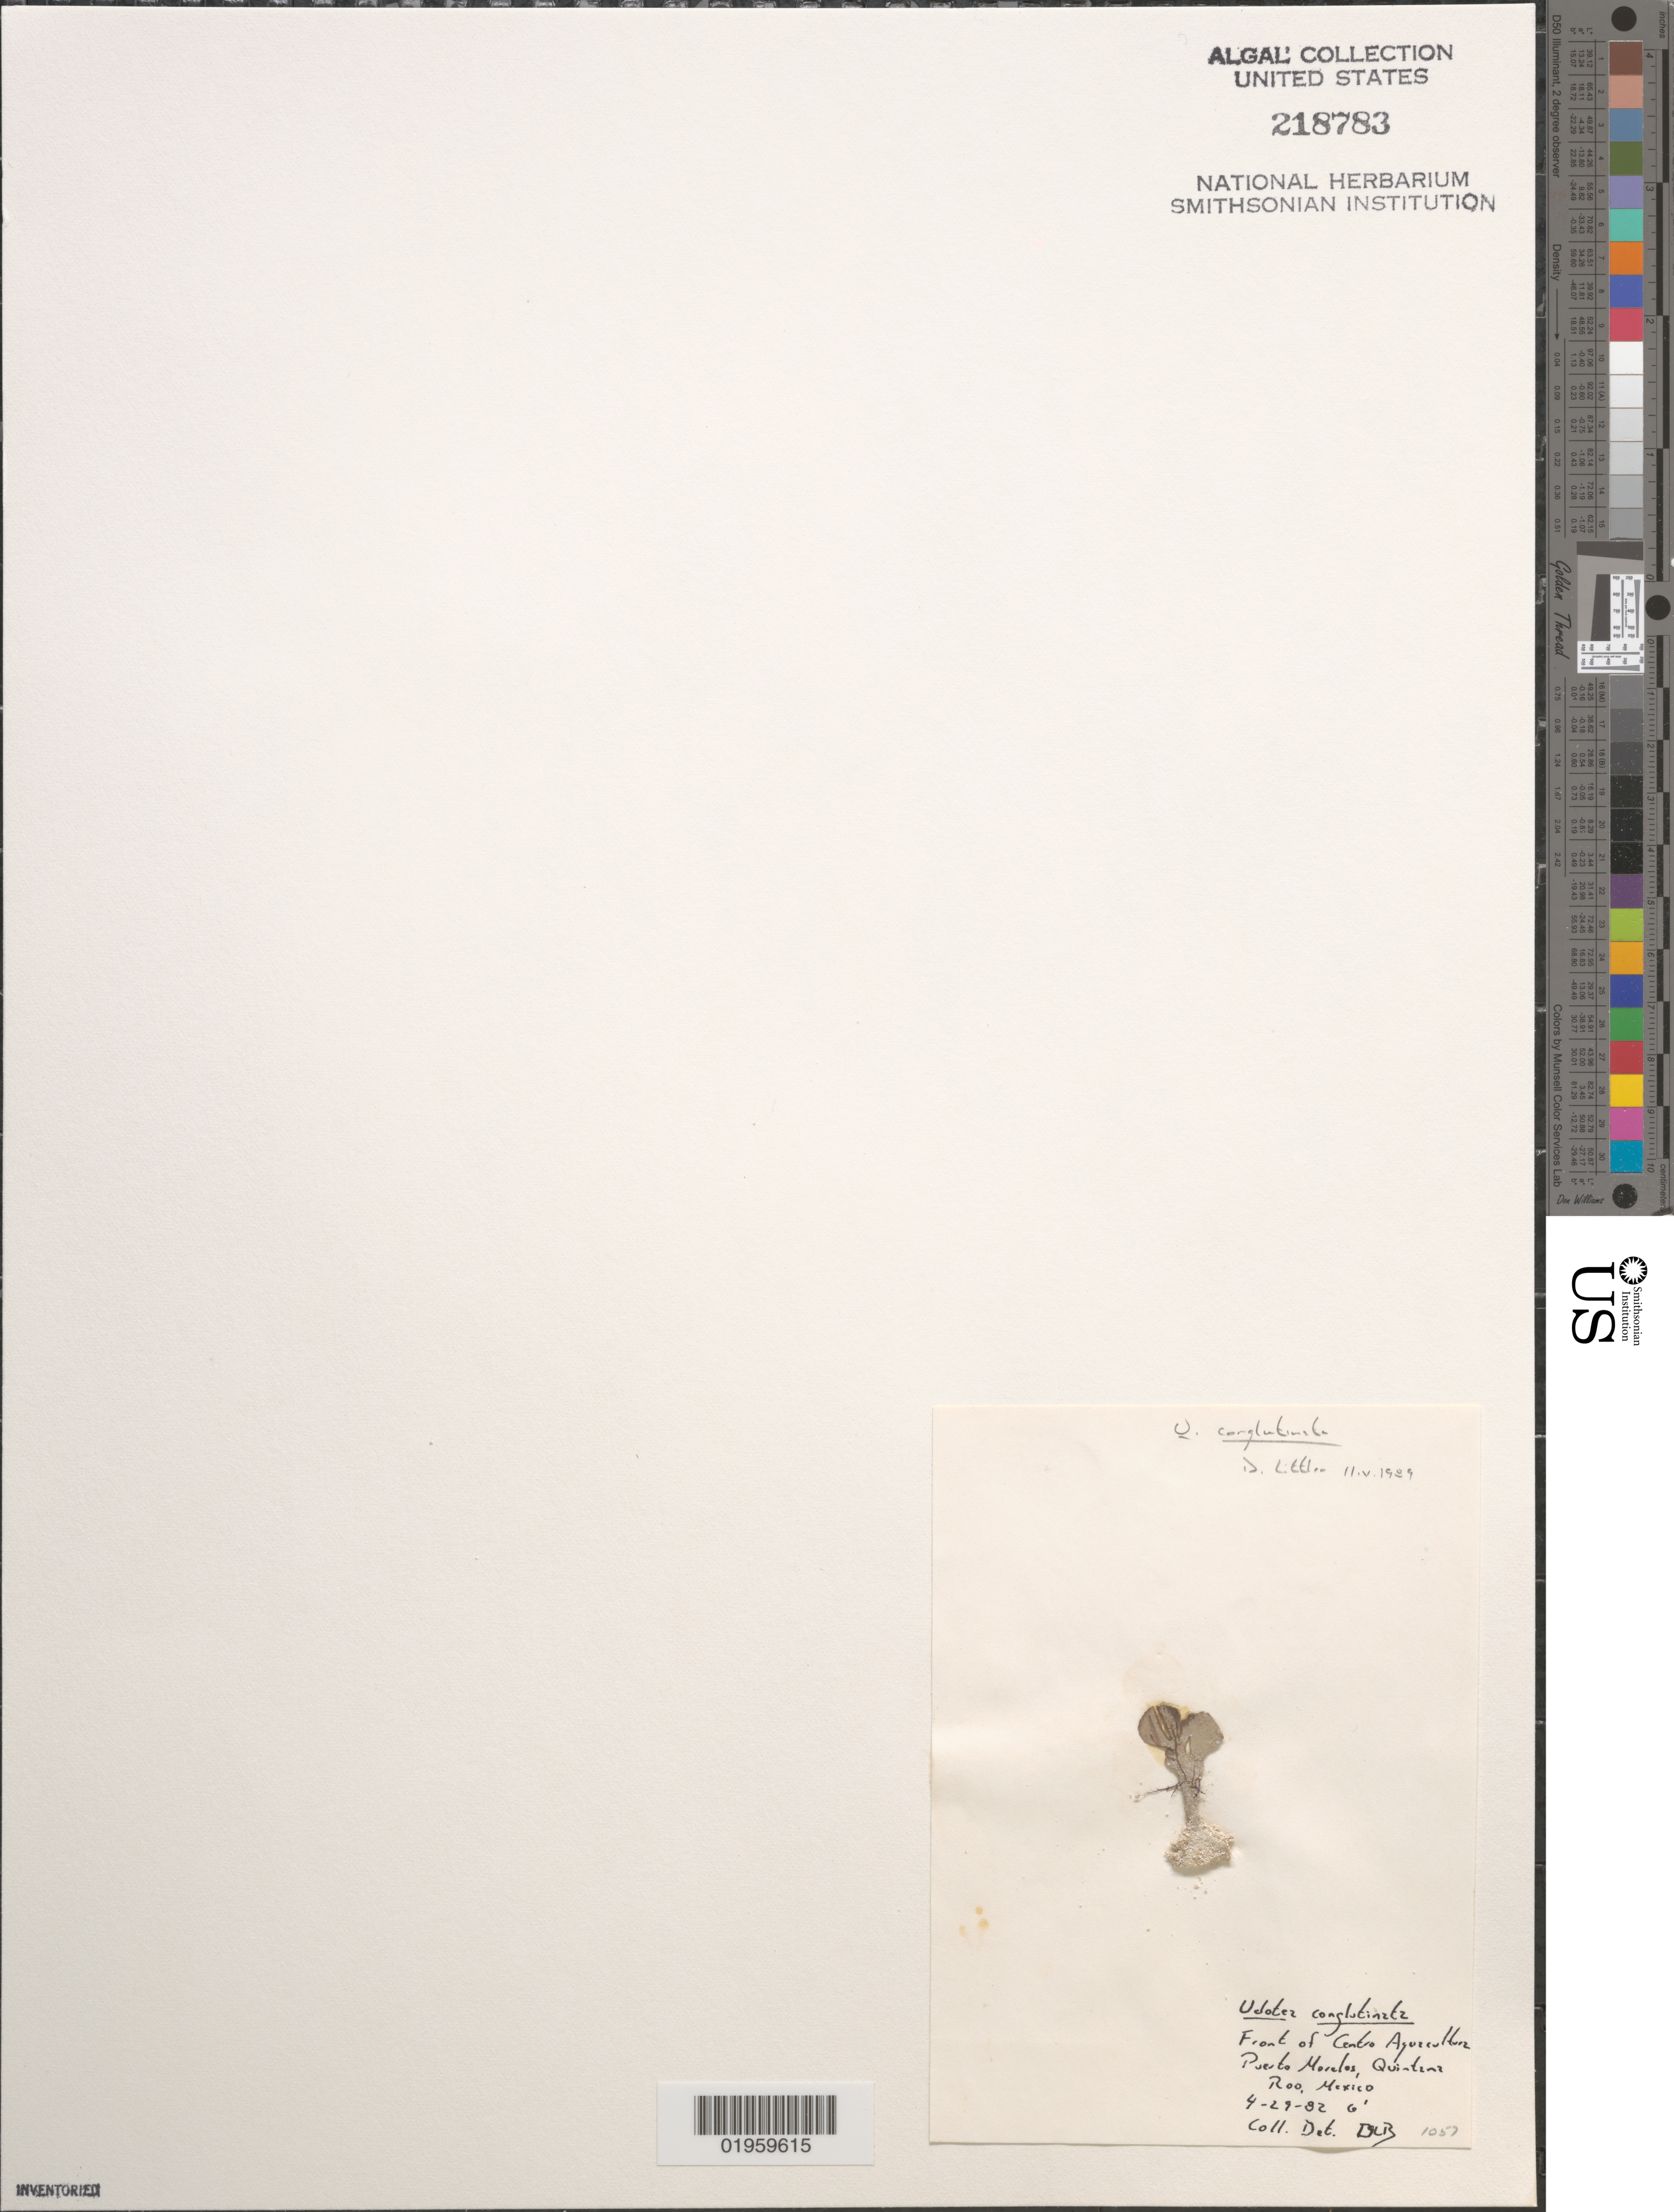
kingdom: Plantae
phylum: Chlorophyta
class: Ulvophyceae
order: Bryopsidales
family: Udoteaceae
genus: Udotea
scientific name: Udotea conglutinata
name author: (Ellis & Sol.) J.V.Lamouroux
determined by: Ballantine, D. L.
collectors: D.L. Ballantine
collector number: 1057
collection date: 1982-04-29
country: Mexico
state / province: Quintana Roo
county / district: Puerto Morelos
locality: Front of Centro Aquacultura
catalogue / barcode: US 218783